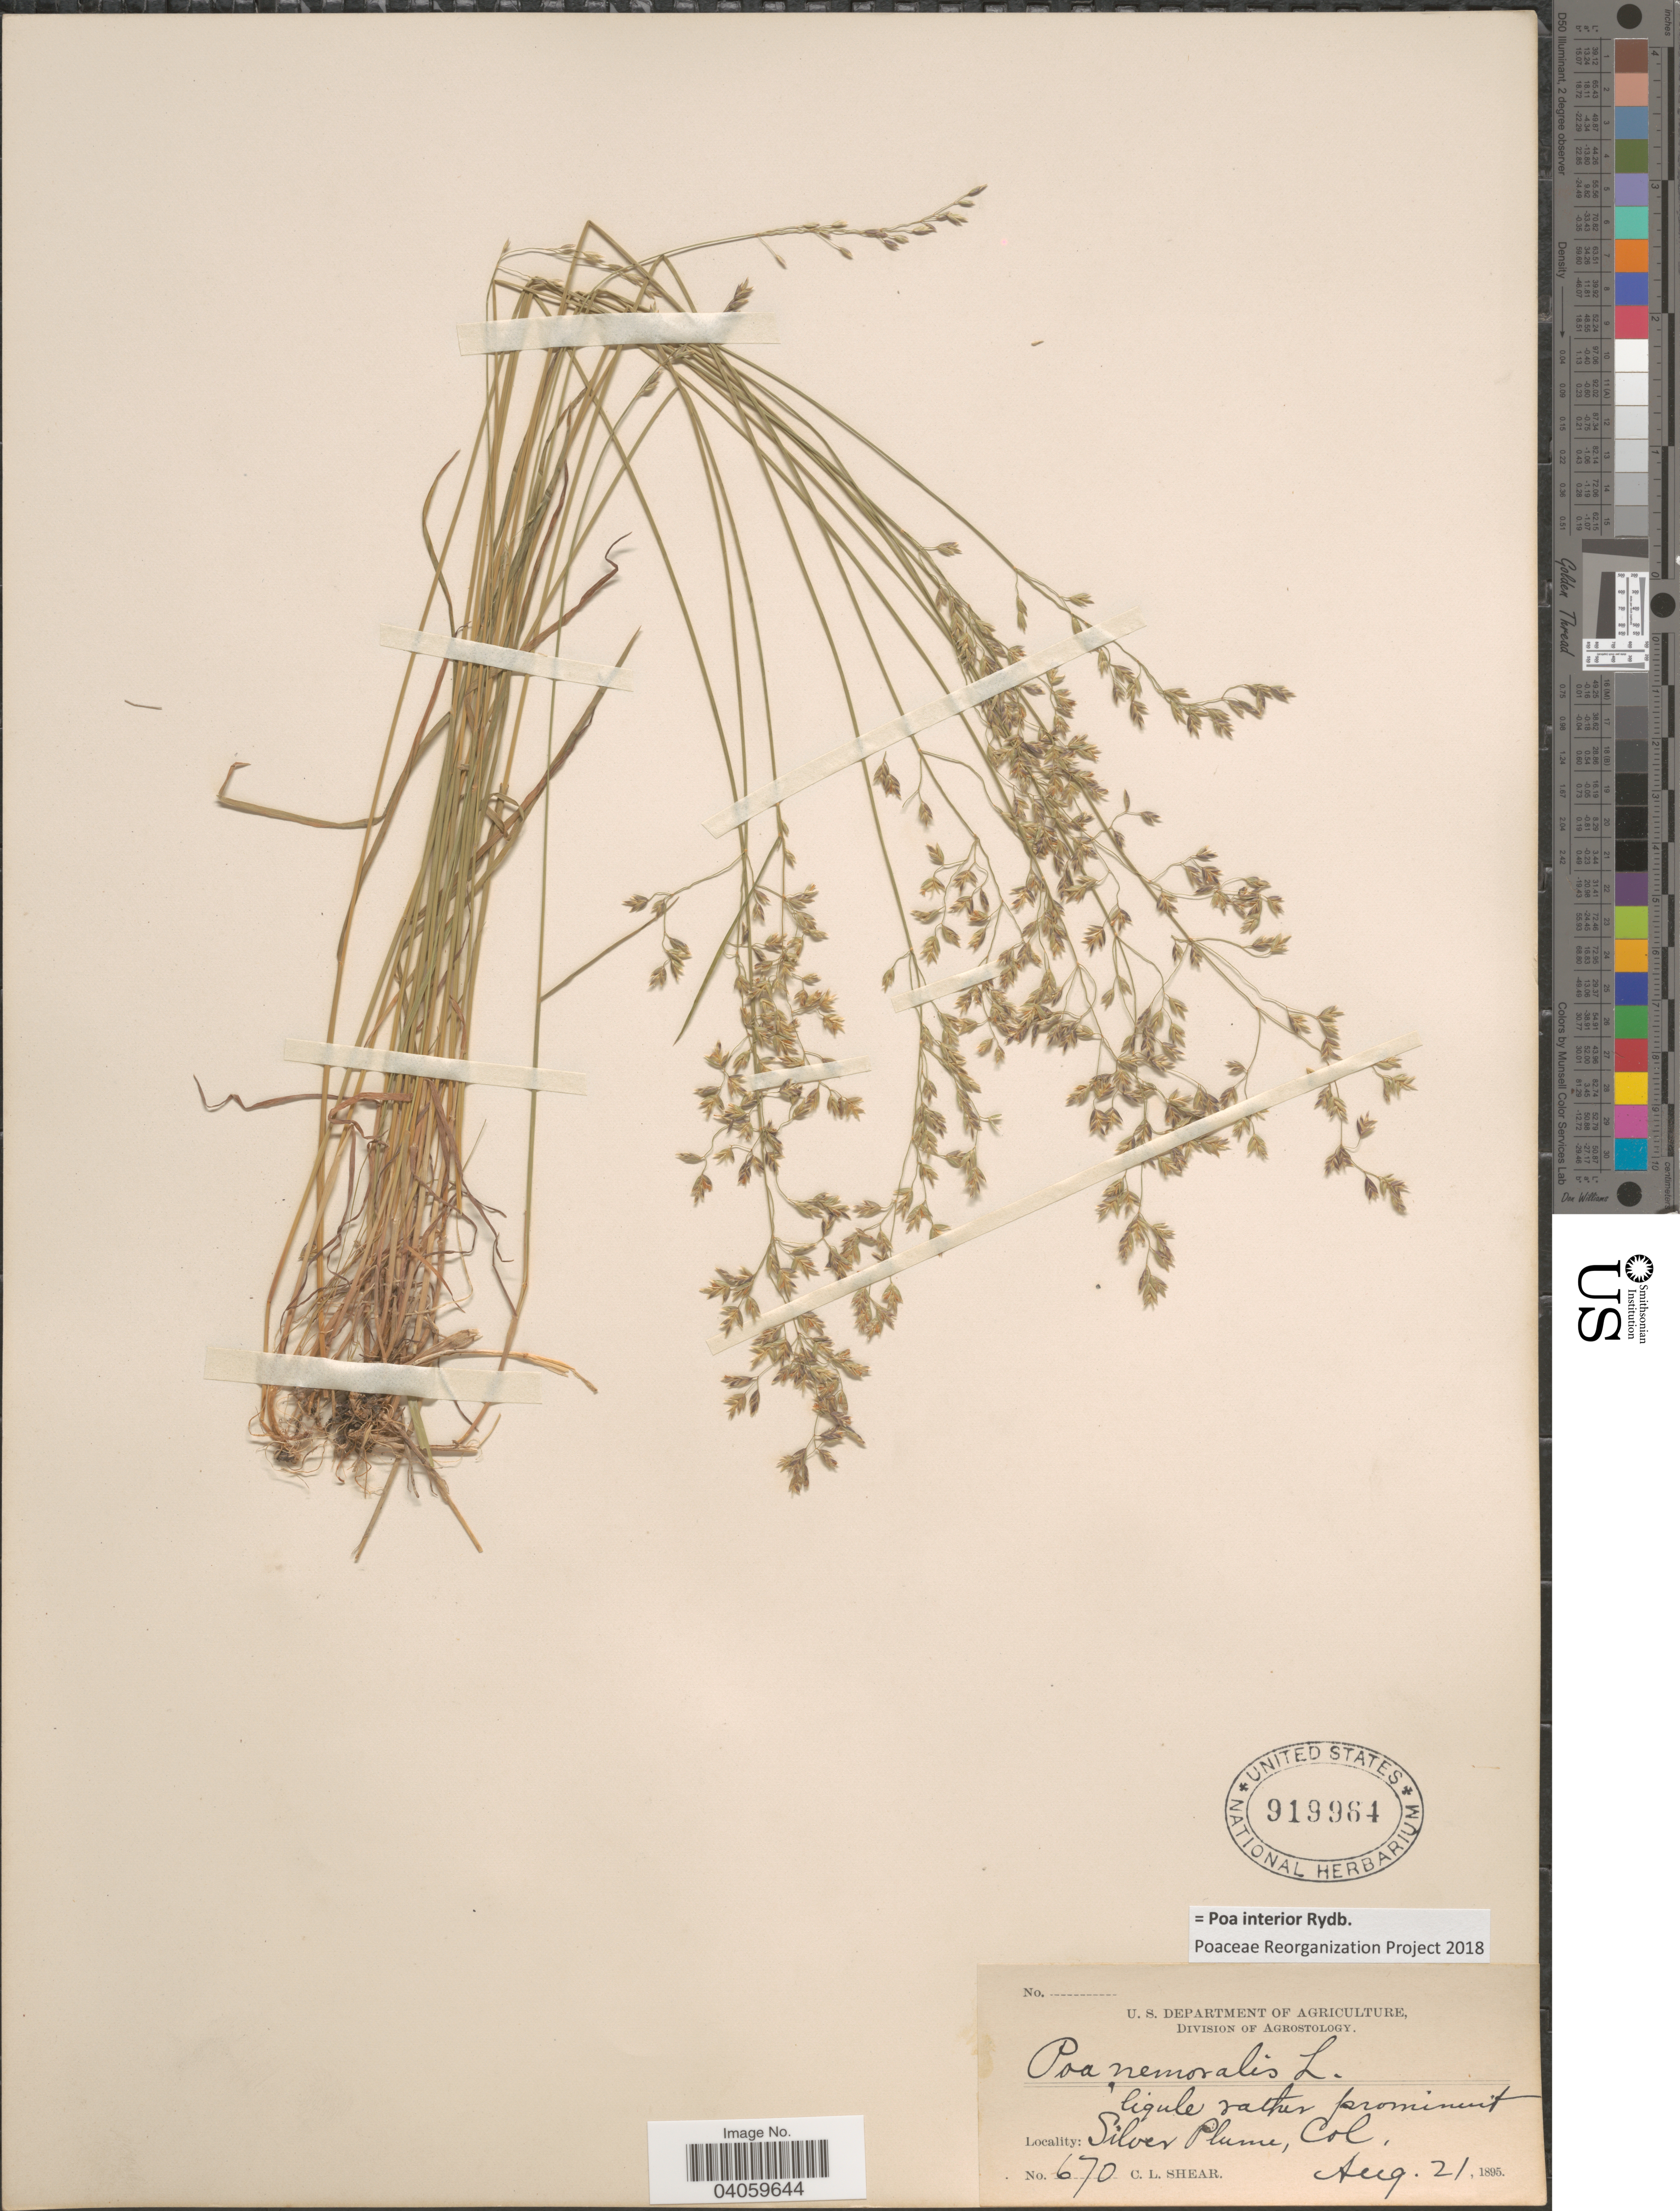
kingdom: Plantae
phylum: Tracheophyta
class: Liliopsida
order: Poales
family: Poaceae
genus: Poa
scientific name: Poa interior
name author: Rydb.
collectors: C. L. Shear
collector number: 670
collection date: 1895-08-21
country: United States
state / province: Colorado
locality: Silver Plume.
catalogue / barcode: US 919964